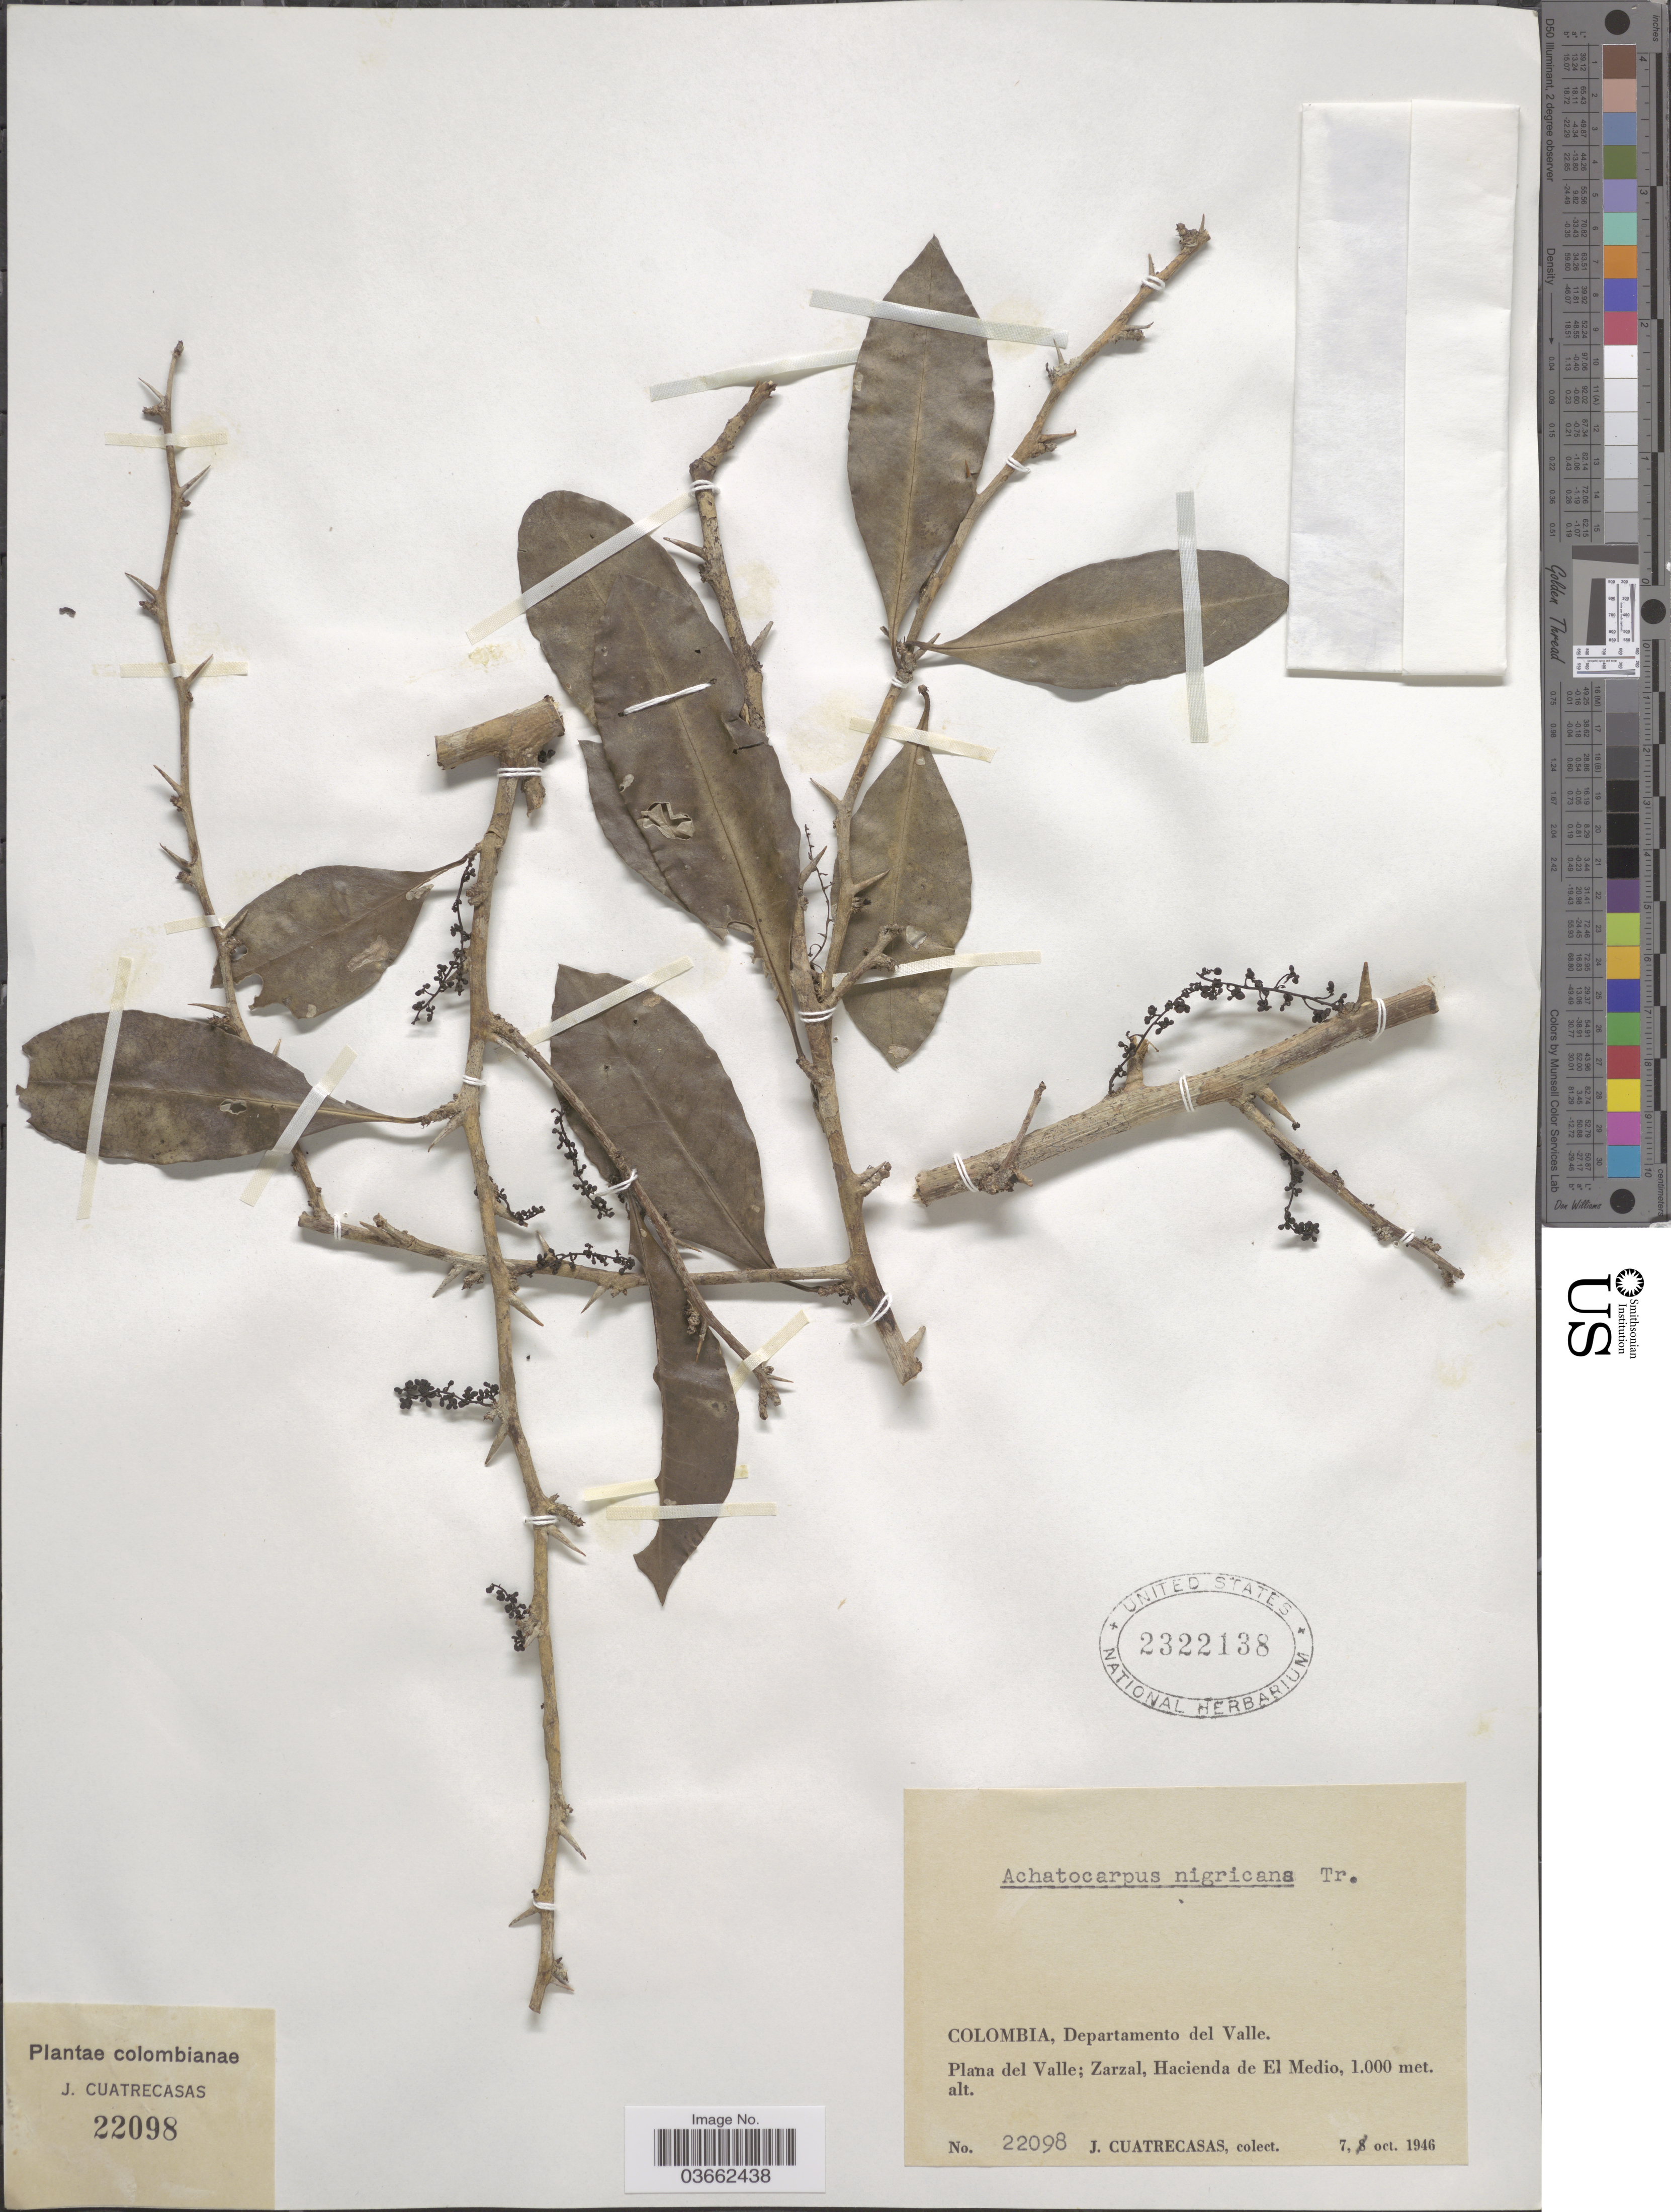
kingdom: Plantae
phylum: Tracheophyta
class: Magnoliopsida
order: Caryophyllales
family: Achatocarpaceae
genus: Achatocarpus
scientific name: Achatocarpus nigricans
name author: Triana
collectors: J. Cuatrecasas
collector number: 22098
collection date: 1946-10-07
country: Colombia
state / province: Valle del Cauca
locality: Departamento del Valle. Plana del Valle; Zarzal, Hacienda de El Medio.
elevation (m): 1000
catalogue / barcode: US 2322138